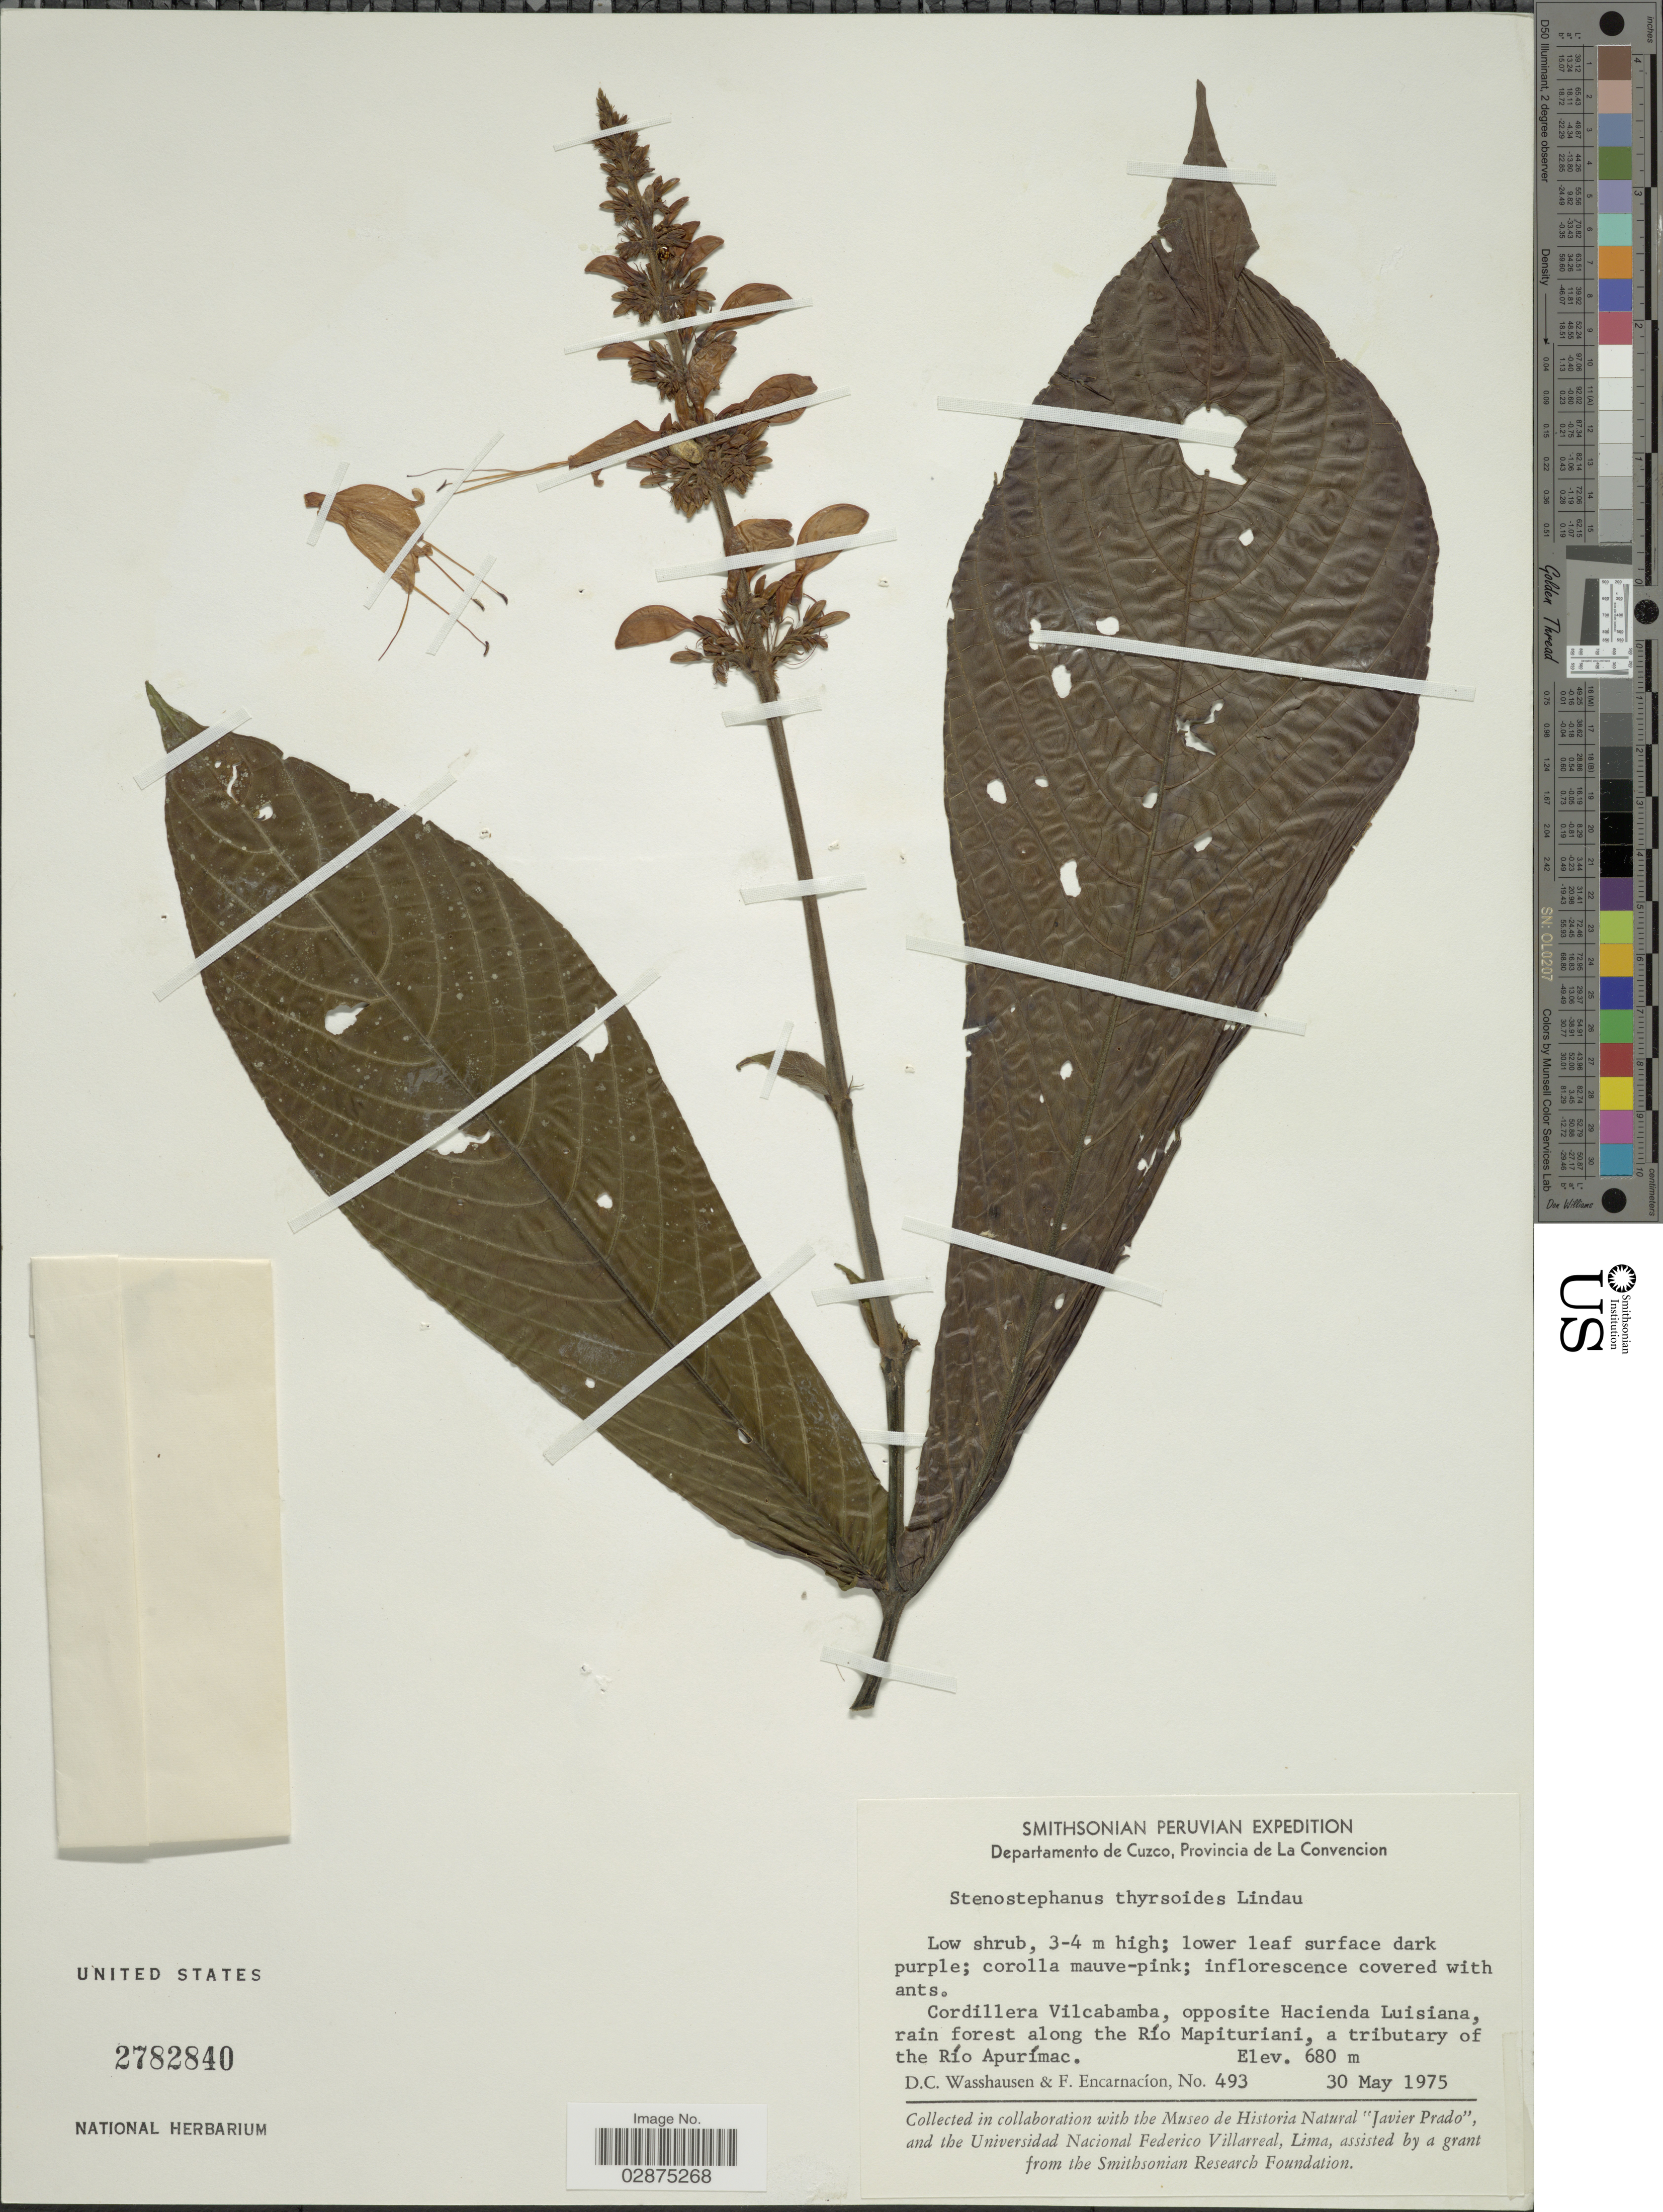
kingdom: Plantae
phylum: Tracheophyta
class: Magnoliopsida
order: Lamiales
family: Acanthaceae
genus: Stenostephanus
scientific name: Stenostephanus longistaminus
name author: (Ruiz & Pav.) V.M. Baum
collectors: D. C. Wasshausen & F. Encarnación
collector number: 493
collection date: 1975-05-30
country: Peru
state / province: Cusco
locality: Departamento de Cuzco, Provincia de La Convencion. Cordillera Vilcabamba, opposite Hacienda Luisiana, rain forest along the Río Mapituriani, a tributary of the Río Apurímac.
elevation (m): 680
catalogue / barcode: US 2782840